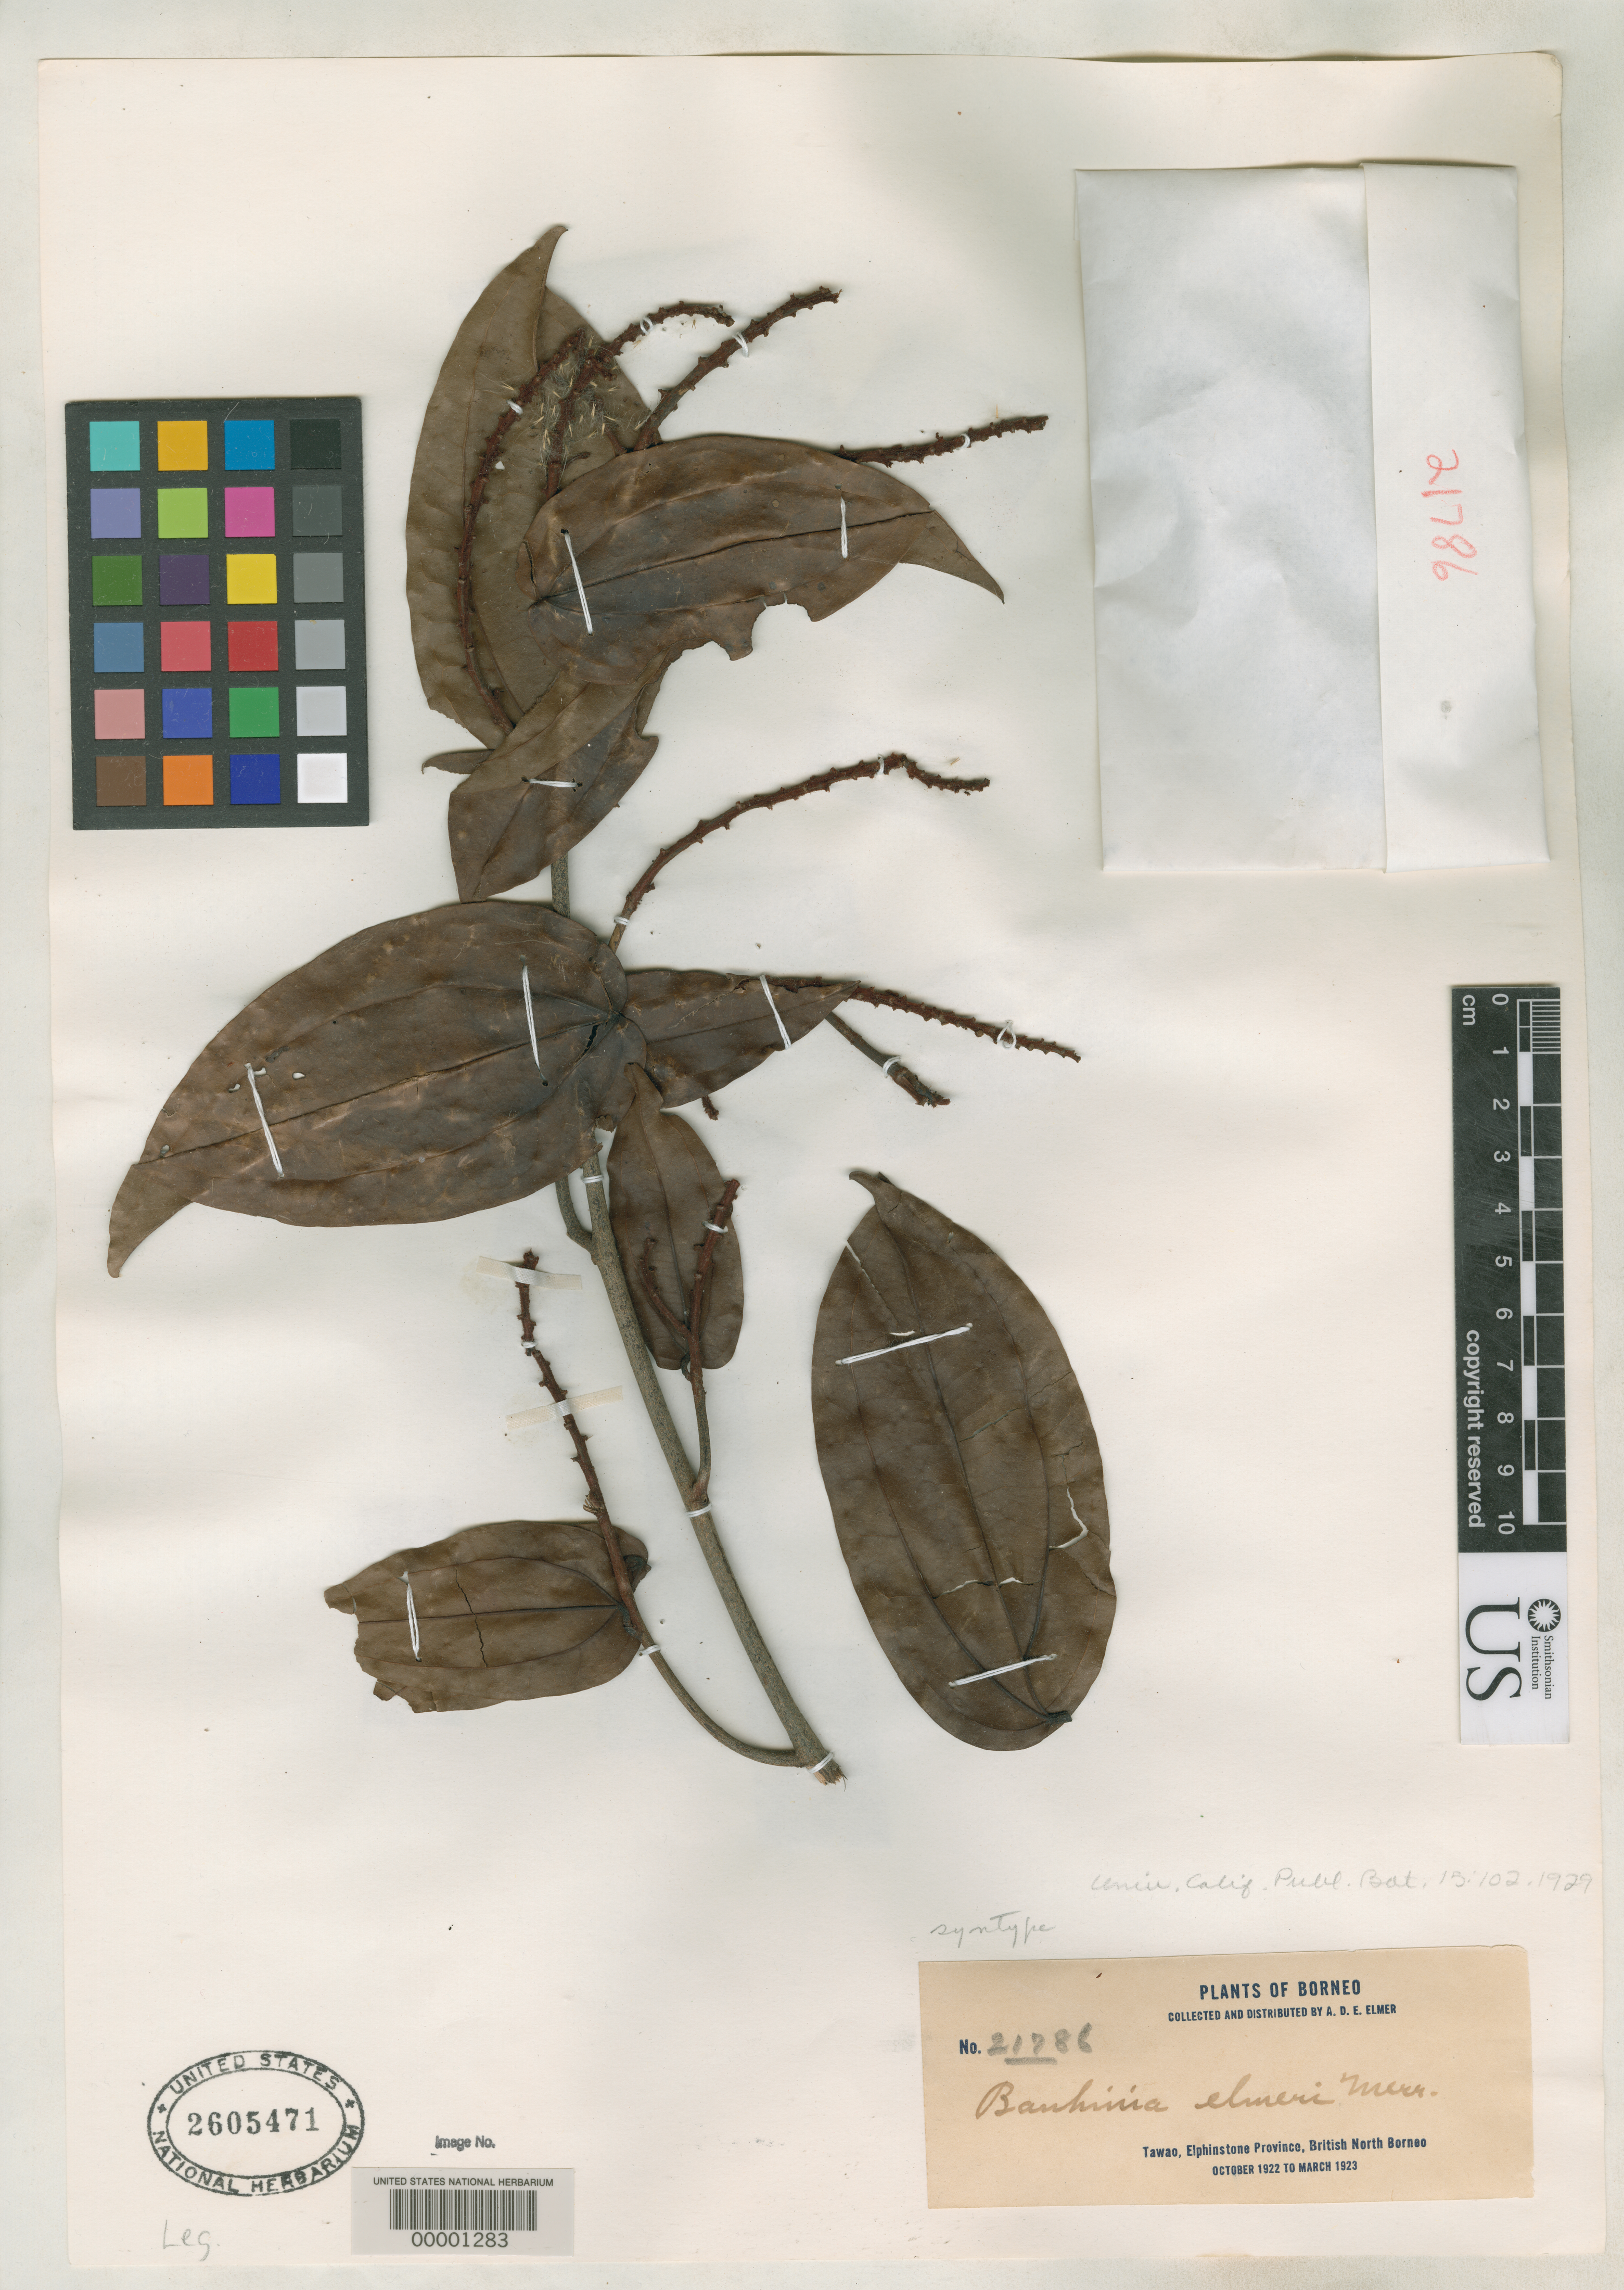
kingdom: Plantae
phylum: Tracheophyta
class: Magnoliopsida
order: Fabales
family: Fabaceae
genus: Bauhinia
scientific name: Bauhinia elmeri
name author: Merr.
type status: Isolectotype; Syntype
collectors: A. D. E. Elmer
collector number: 21786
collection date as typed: Oct 1922 to -- Mar 1923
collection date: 1922-10/1923-03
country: Malaysia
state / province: Sabah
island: Borneo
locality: Elphinstone Prov., Tawoa.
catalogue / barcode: US 2605471